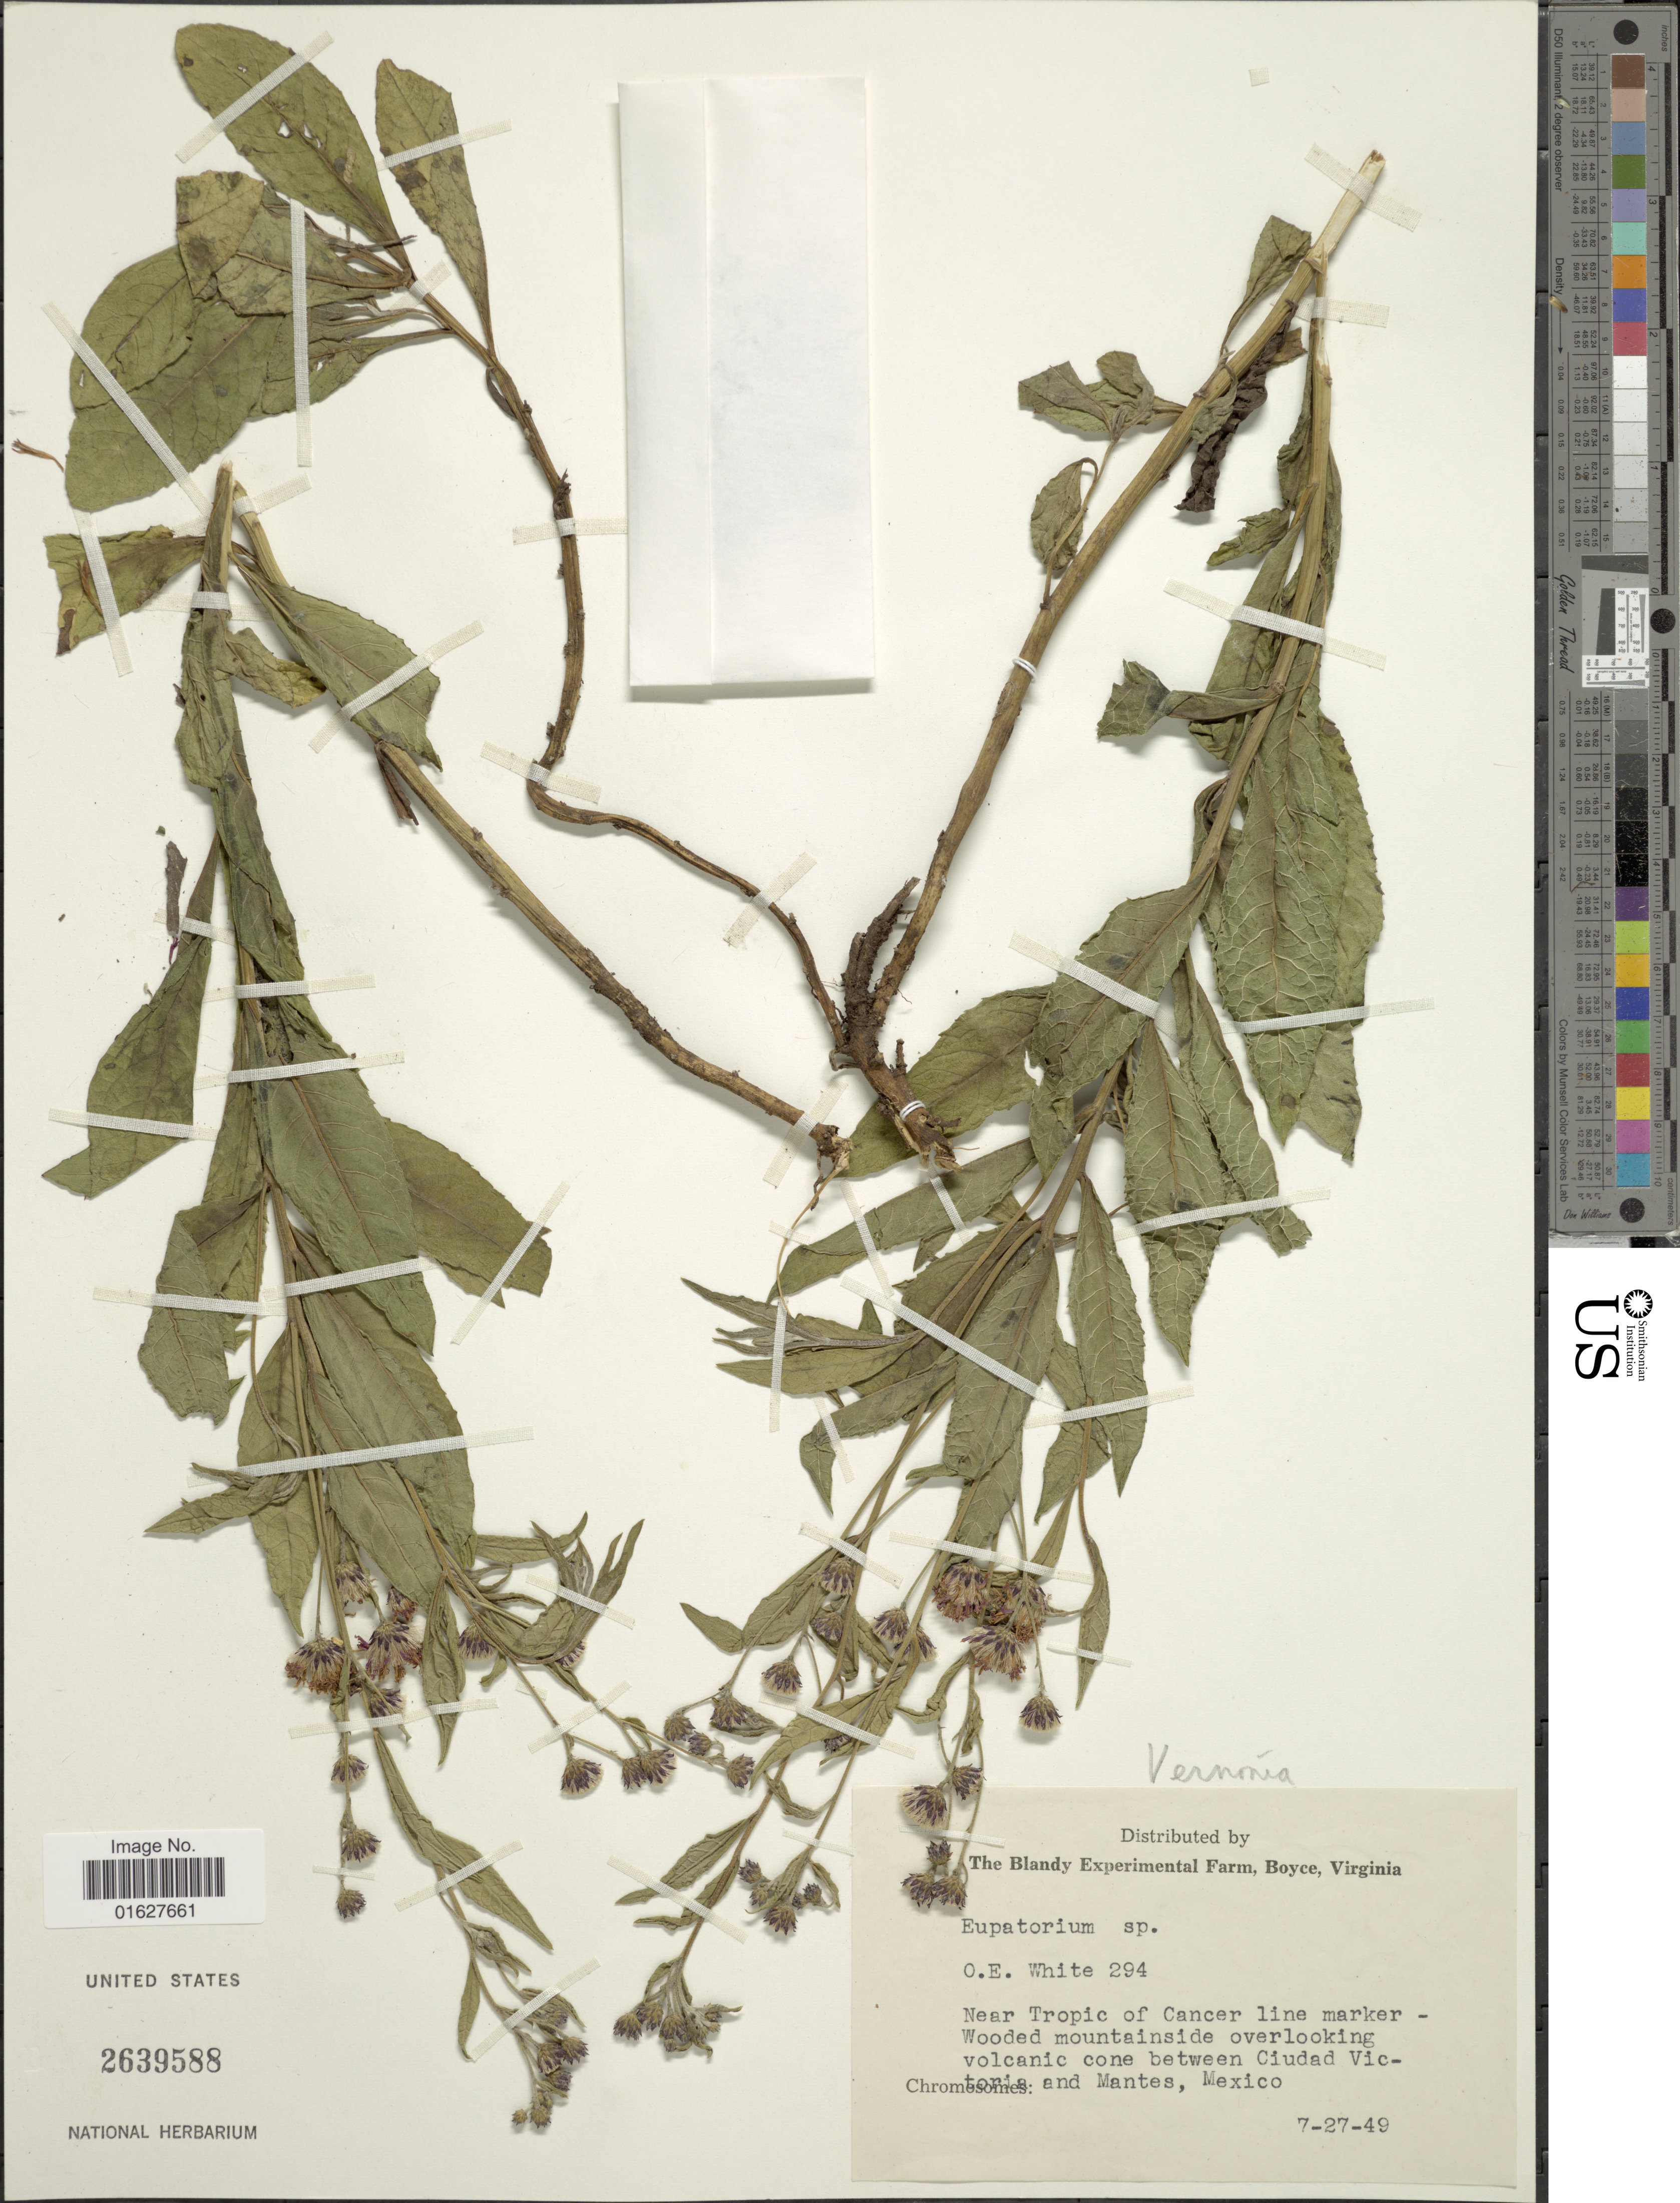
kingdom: Plantae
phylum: Tracheophyta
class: Magnoliopsida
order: Asterales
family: Asteraceae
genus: Vernonia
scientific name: Vernonia greggii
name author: A. Gray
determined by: Renon, Polla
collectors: O. E. White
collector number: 294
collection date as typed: Transcribed d/m/y: 27/7/49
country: Mexico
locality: Near Tropic of Cancer line marker- Wooded mountainside overlooking volcanic cone between Cuidad Victoria and Mantes, Mexico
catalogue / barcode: US 2639588